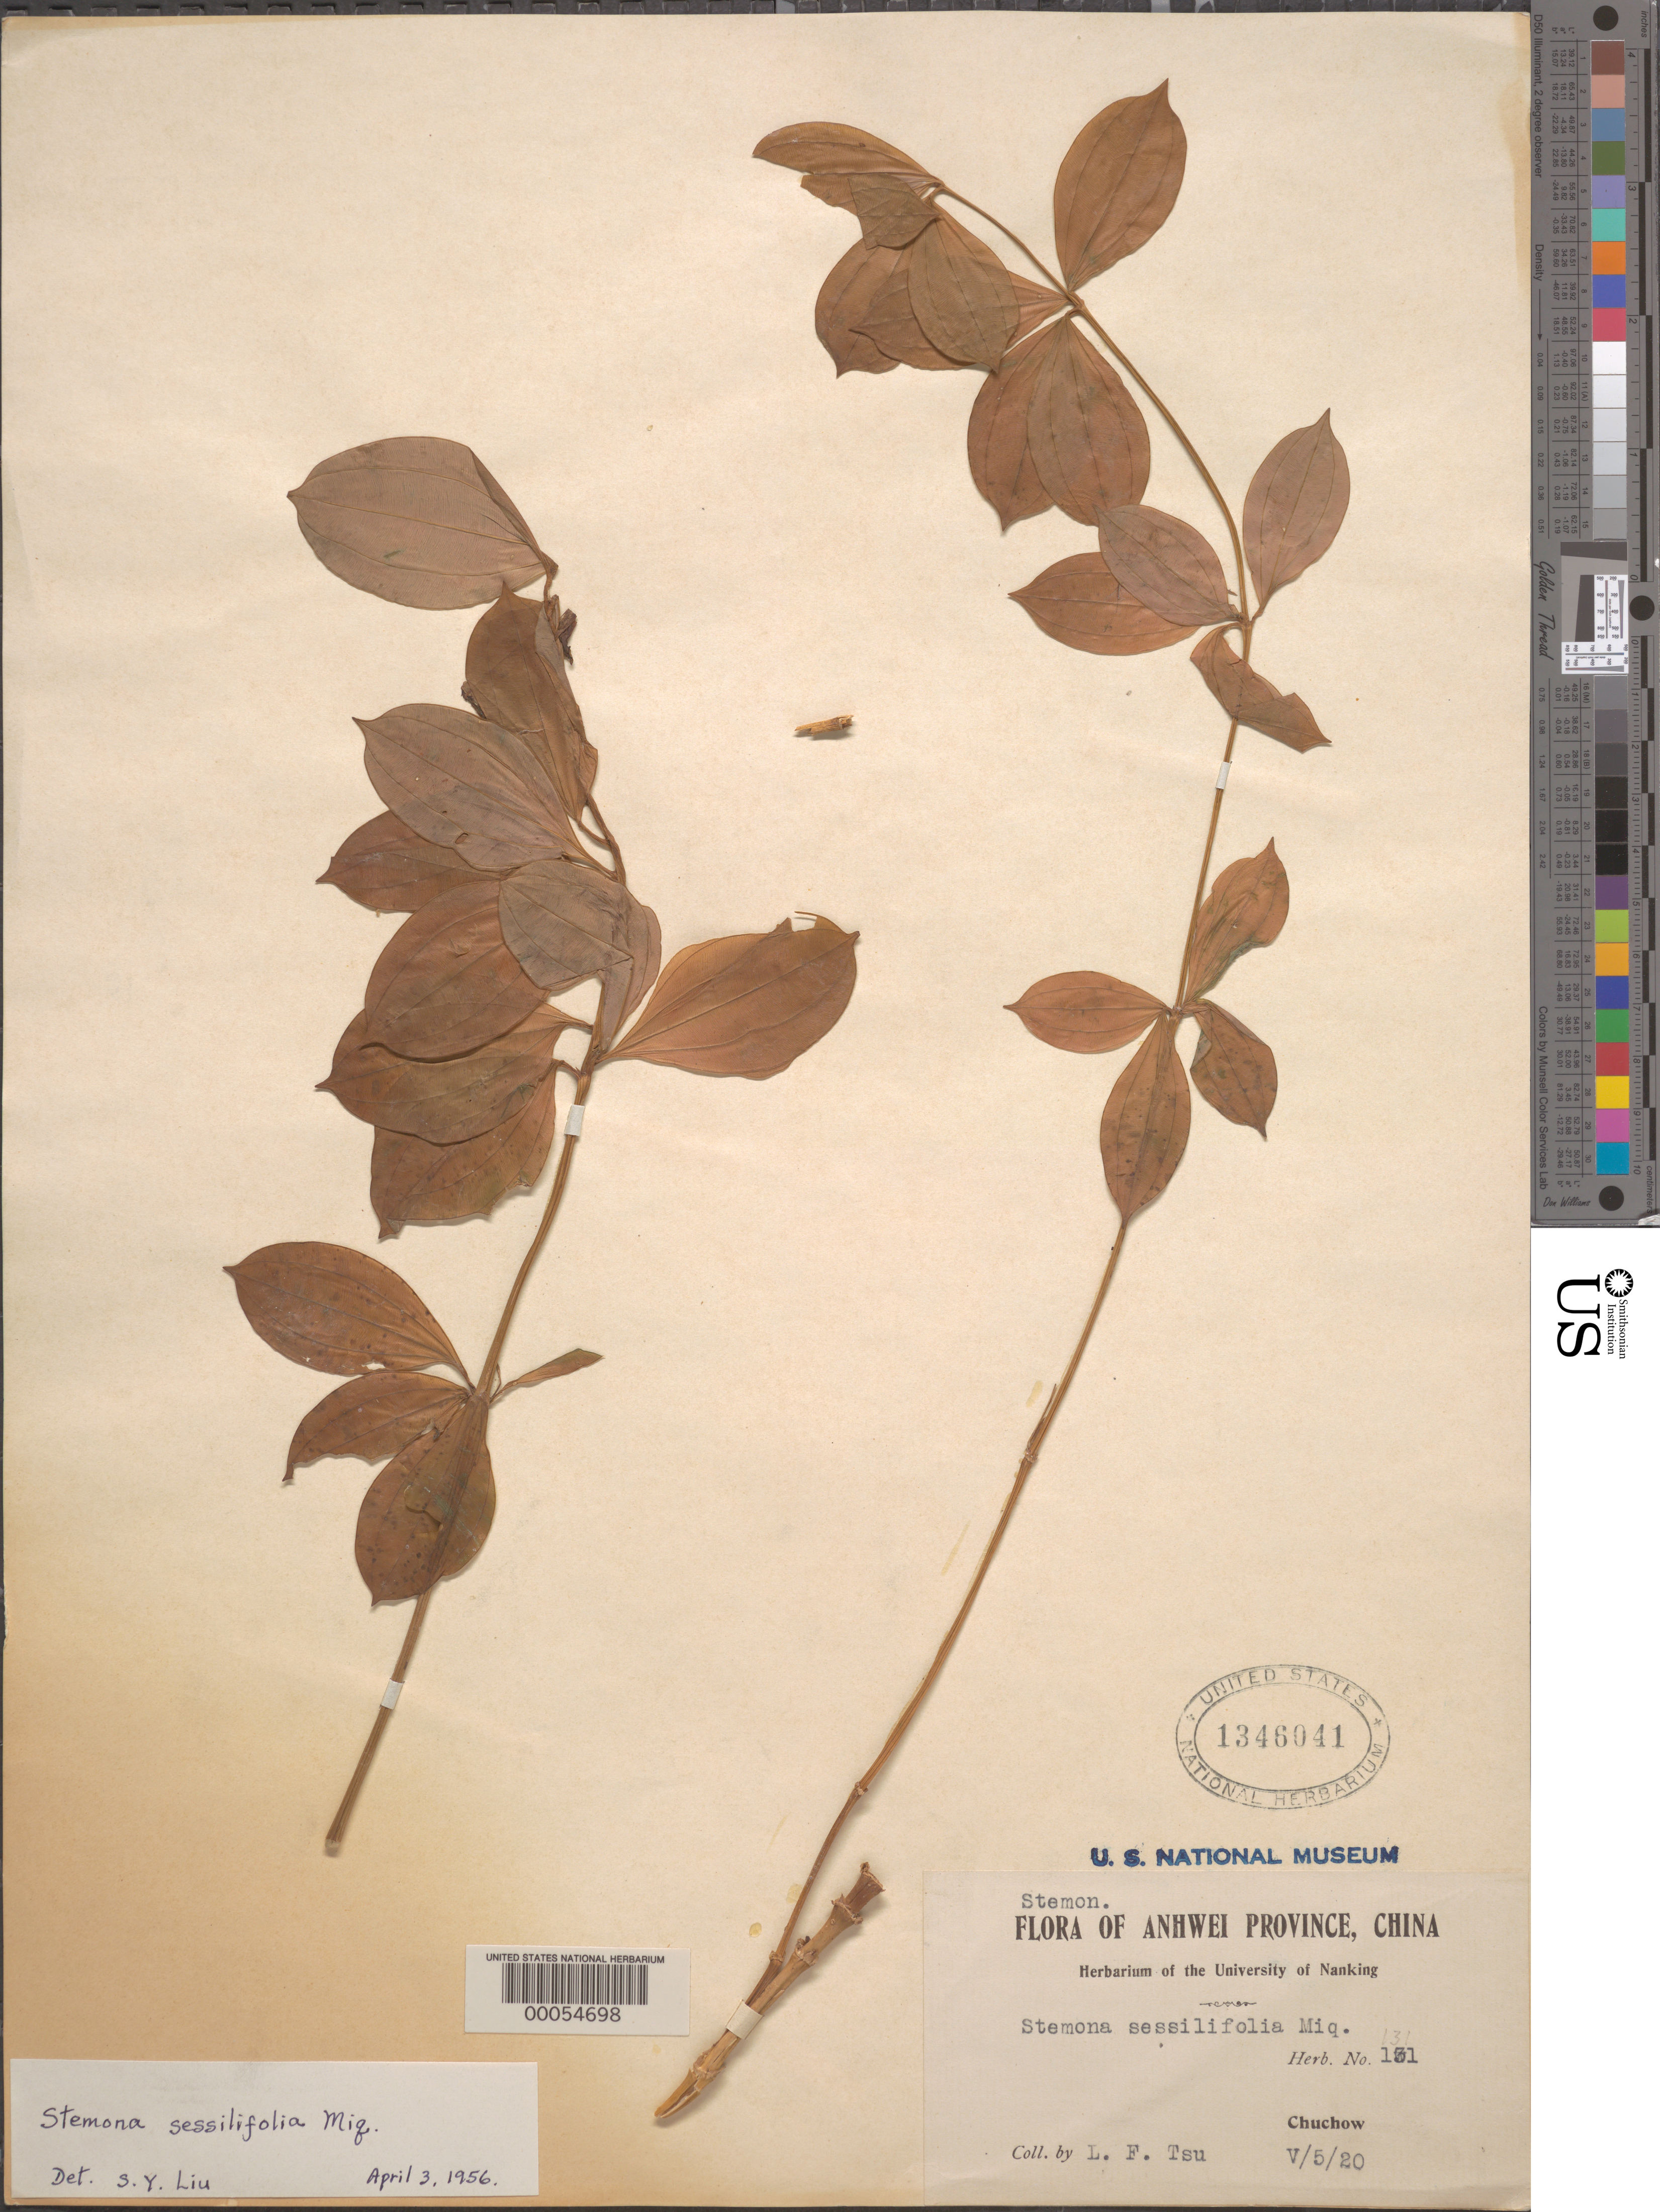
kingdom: Plantae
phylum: Tracheophyta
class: Liliopsida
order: Pandanales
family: Stemonaceae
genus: Stemona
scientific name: Stemona sessilifolia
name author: (Miq.) Miq.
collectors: L. Tsu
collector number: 131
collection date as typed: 05 May 1920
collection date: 1920-05-05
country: Japan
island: Honshu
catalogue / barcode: US 1346041